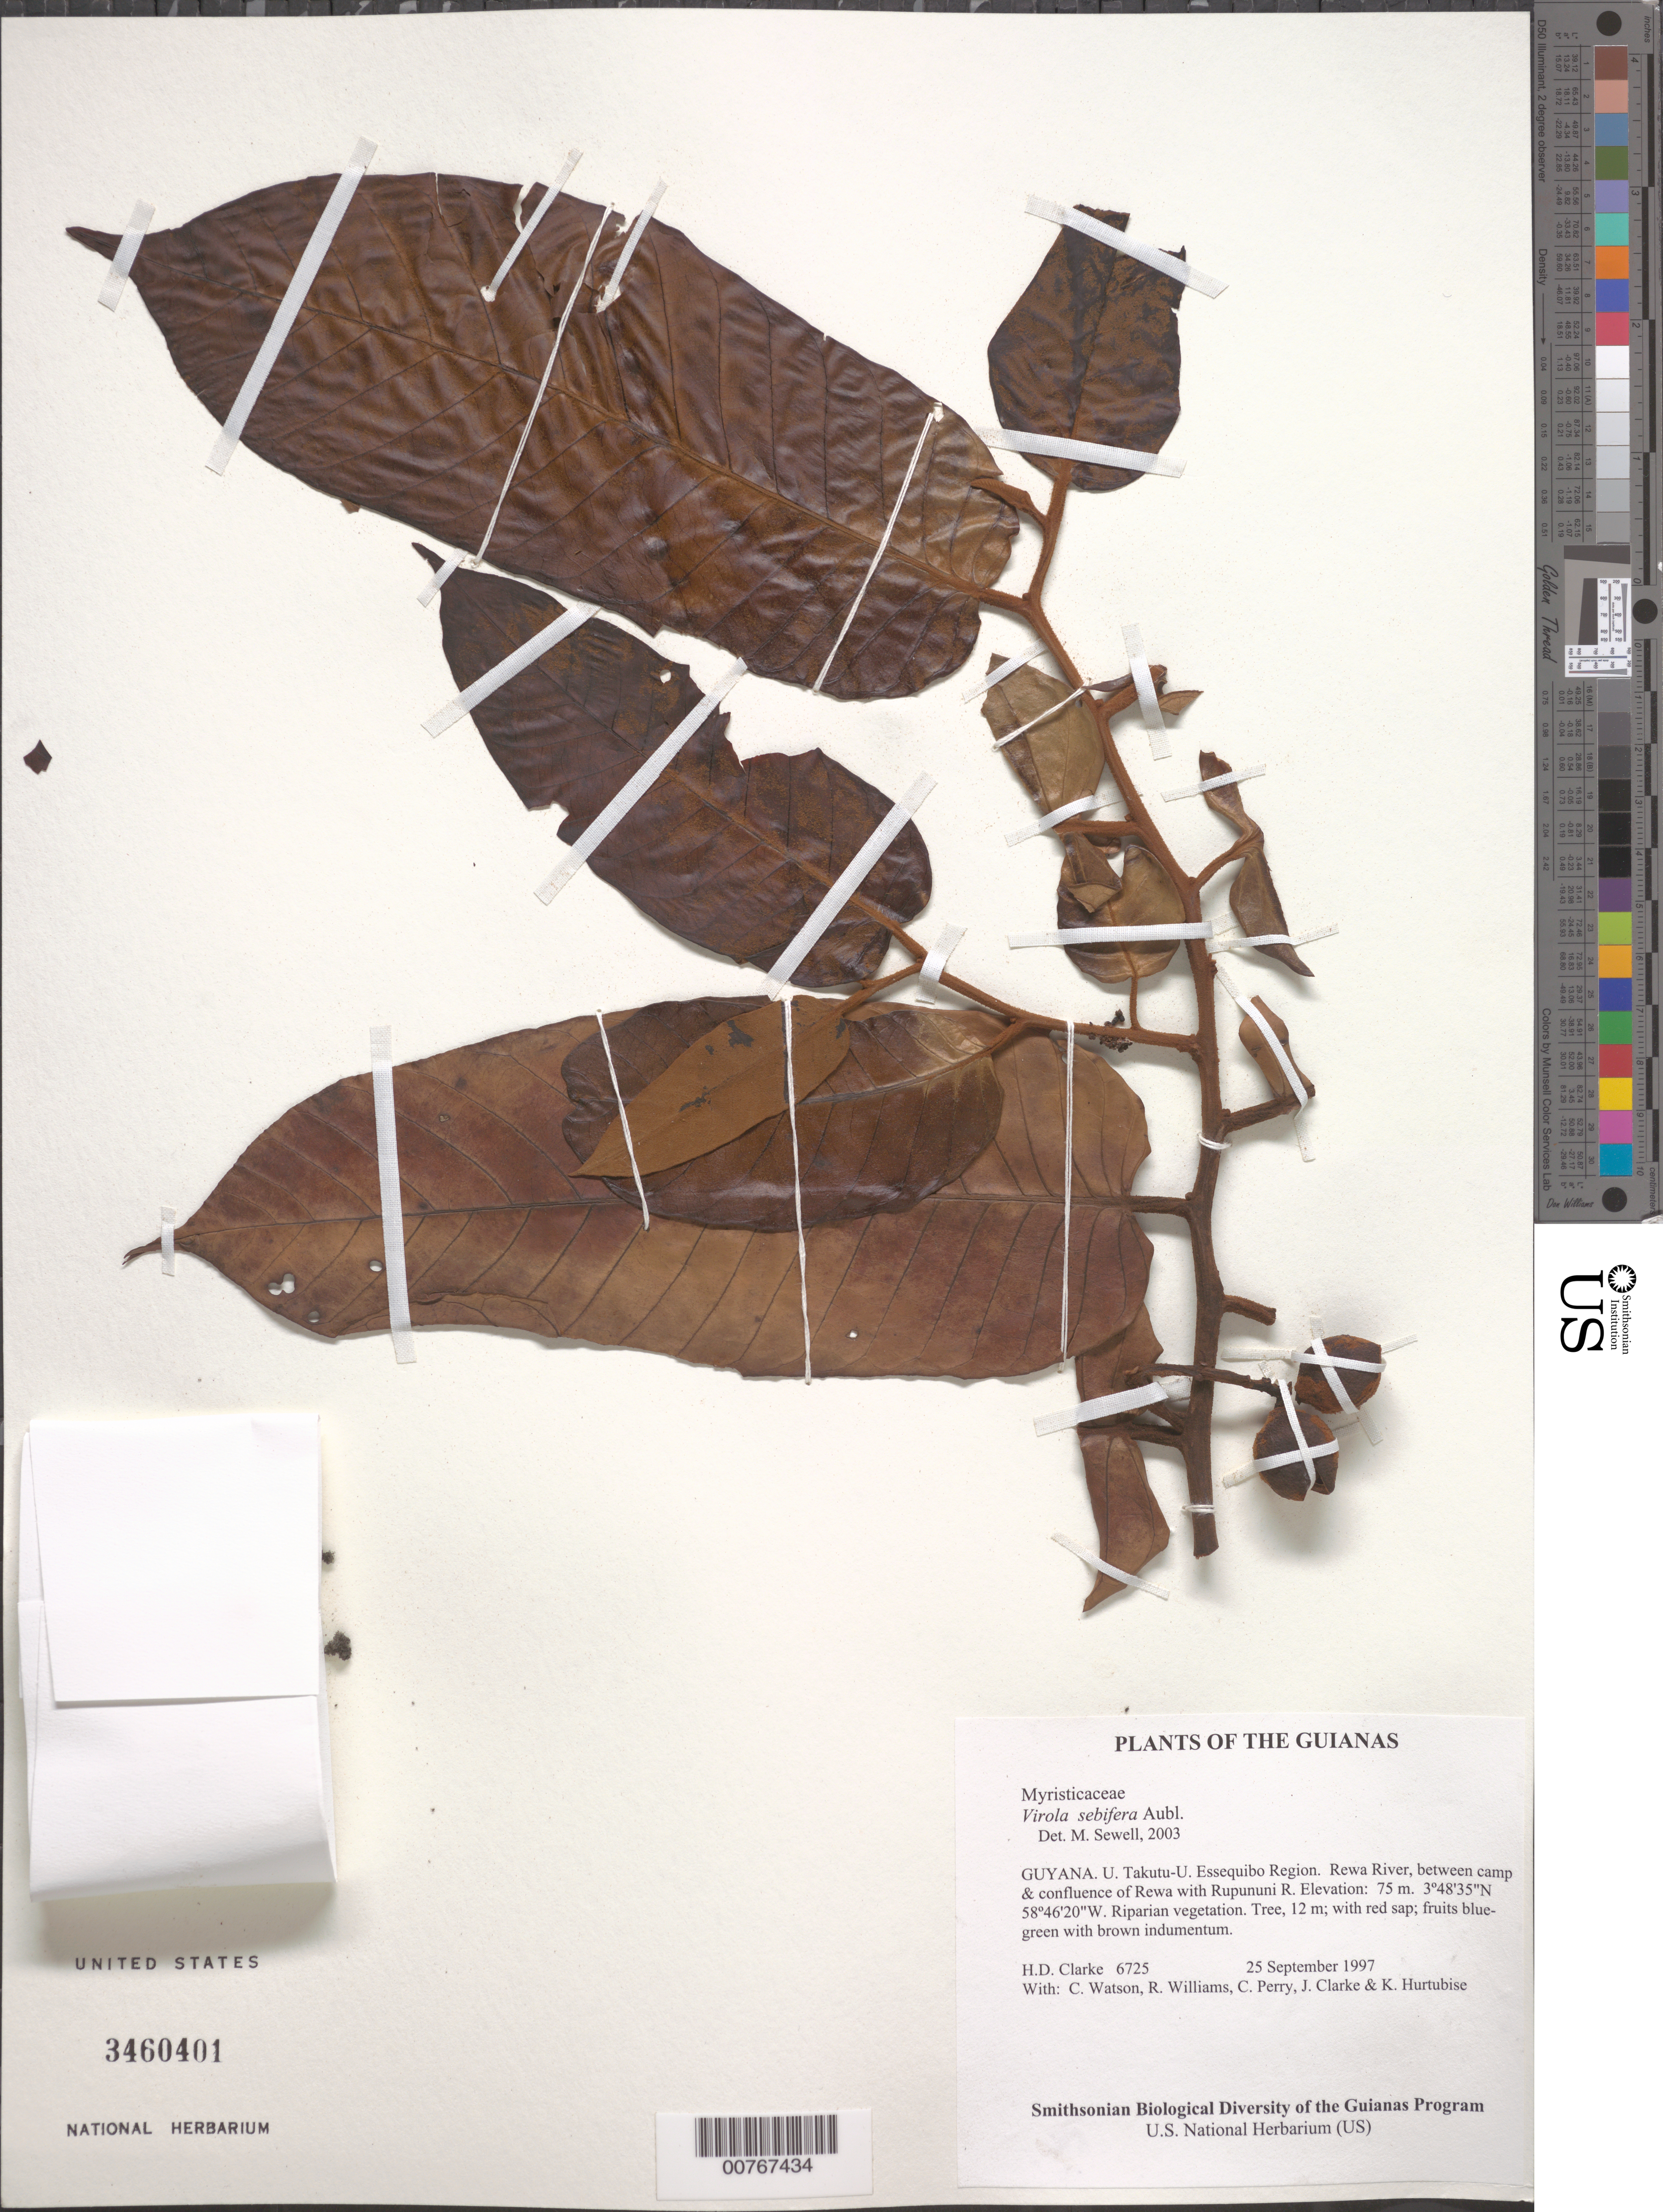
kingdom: Plantae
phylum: Tracheophyta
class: Magnoliopsida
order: Magnoliales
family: Myristicaceae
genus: Virola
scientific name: Virola sebifera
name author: Aubl.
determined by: Sewell, M.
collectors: H. D. Clarke, C. Watson, R. Williams, C. Perry, J. Clarke & K. Hurtubise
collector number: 6725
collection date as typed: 25 September 1997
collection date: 1997-09-25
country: Guyana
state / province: U. Takutu-U. Essequibo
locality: Rewa River, between camp & confluence of Rewa with Rupununi R.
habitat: Riparian vegetation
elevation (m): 75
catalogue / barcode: US 3460401